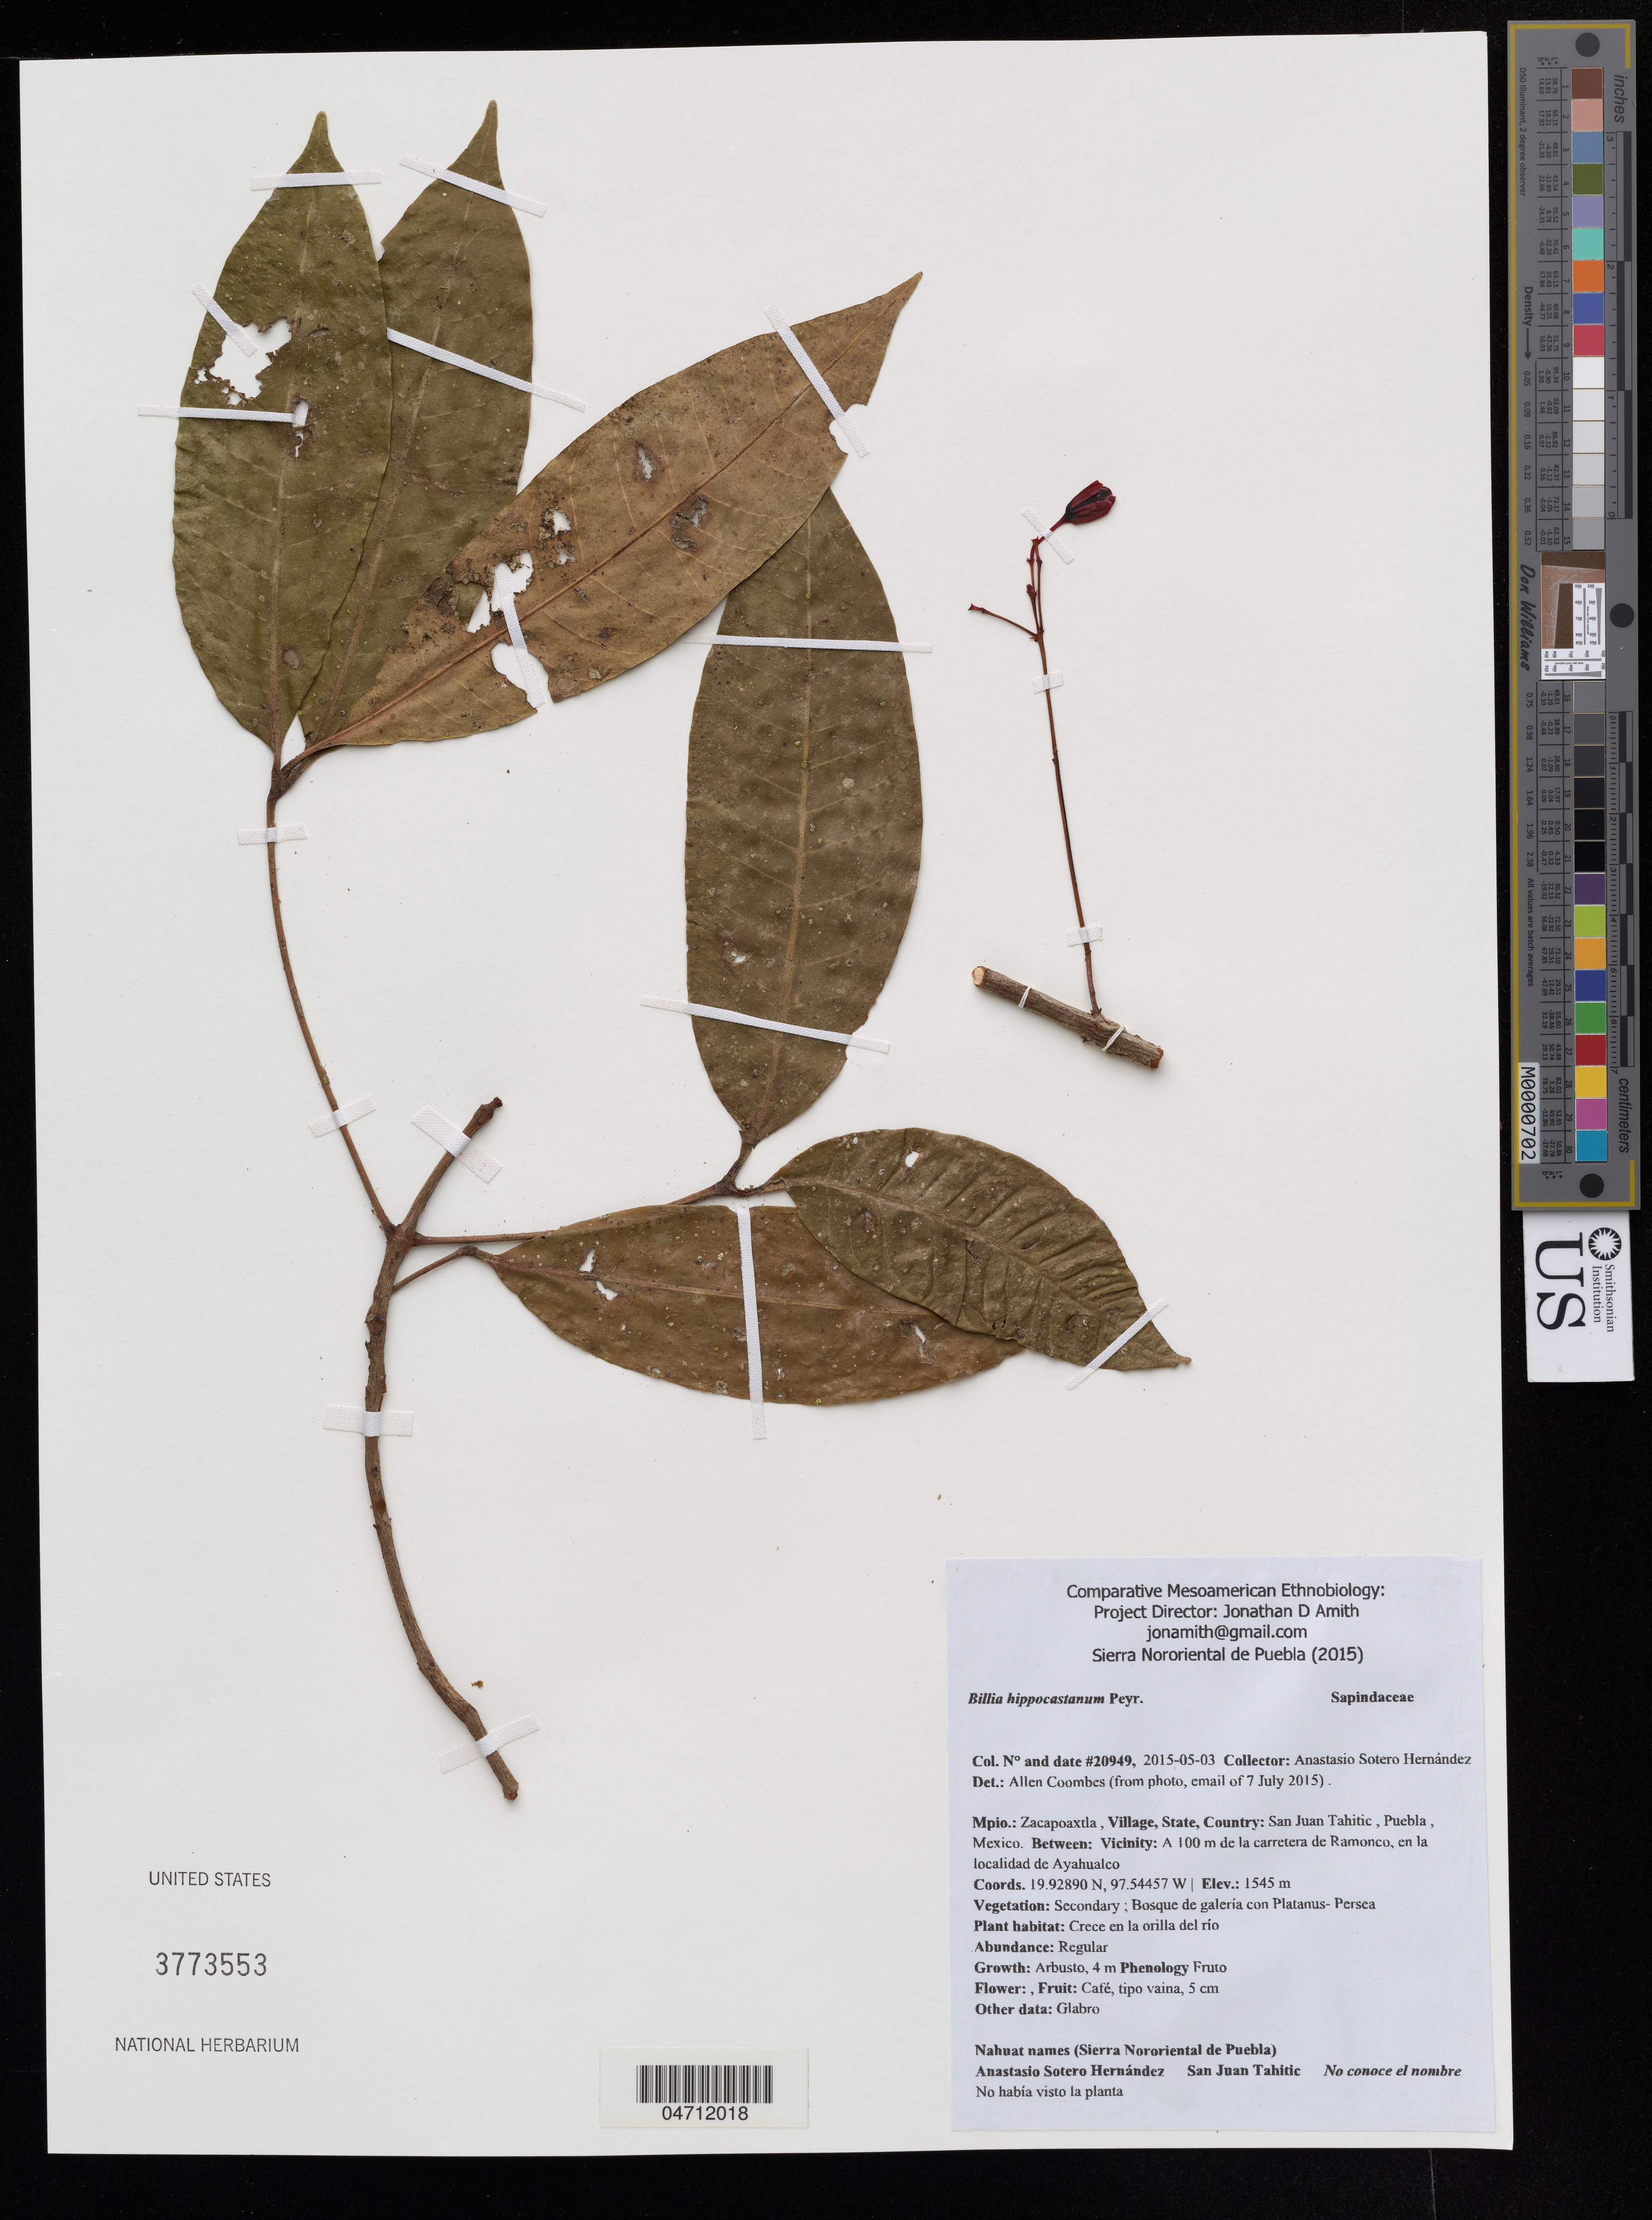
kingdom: Plantae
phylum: Tracheophyta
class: Magnoliopsida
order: Sapindales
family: Sapindaceae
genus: Billia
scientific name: Billia hippocastanum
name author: Peyr.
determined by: Acevedo-Rodríguez, P., (BOT), Smithsonian Institution - National Museum of Natural History (UNITED STATES)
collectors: A. Sotero H.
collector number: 20949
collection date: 2015-05-03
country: Mexico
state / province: Puebla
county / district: Zacapoaxtla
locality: San Juan Tahitic, A 100 m de la carretera de Ramonko, en la localidad de Ayahualco.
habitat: Crece en la orilla del río.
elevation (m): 1545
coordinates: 19.9289, -97.54457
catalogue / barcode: US 3773553